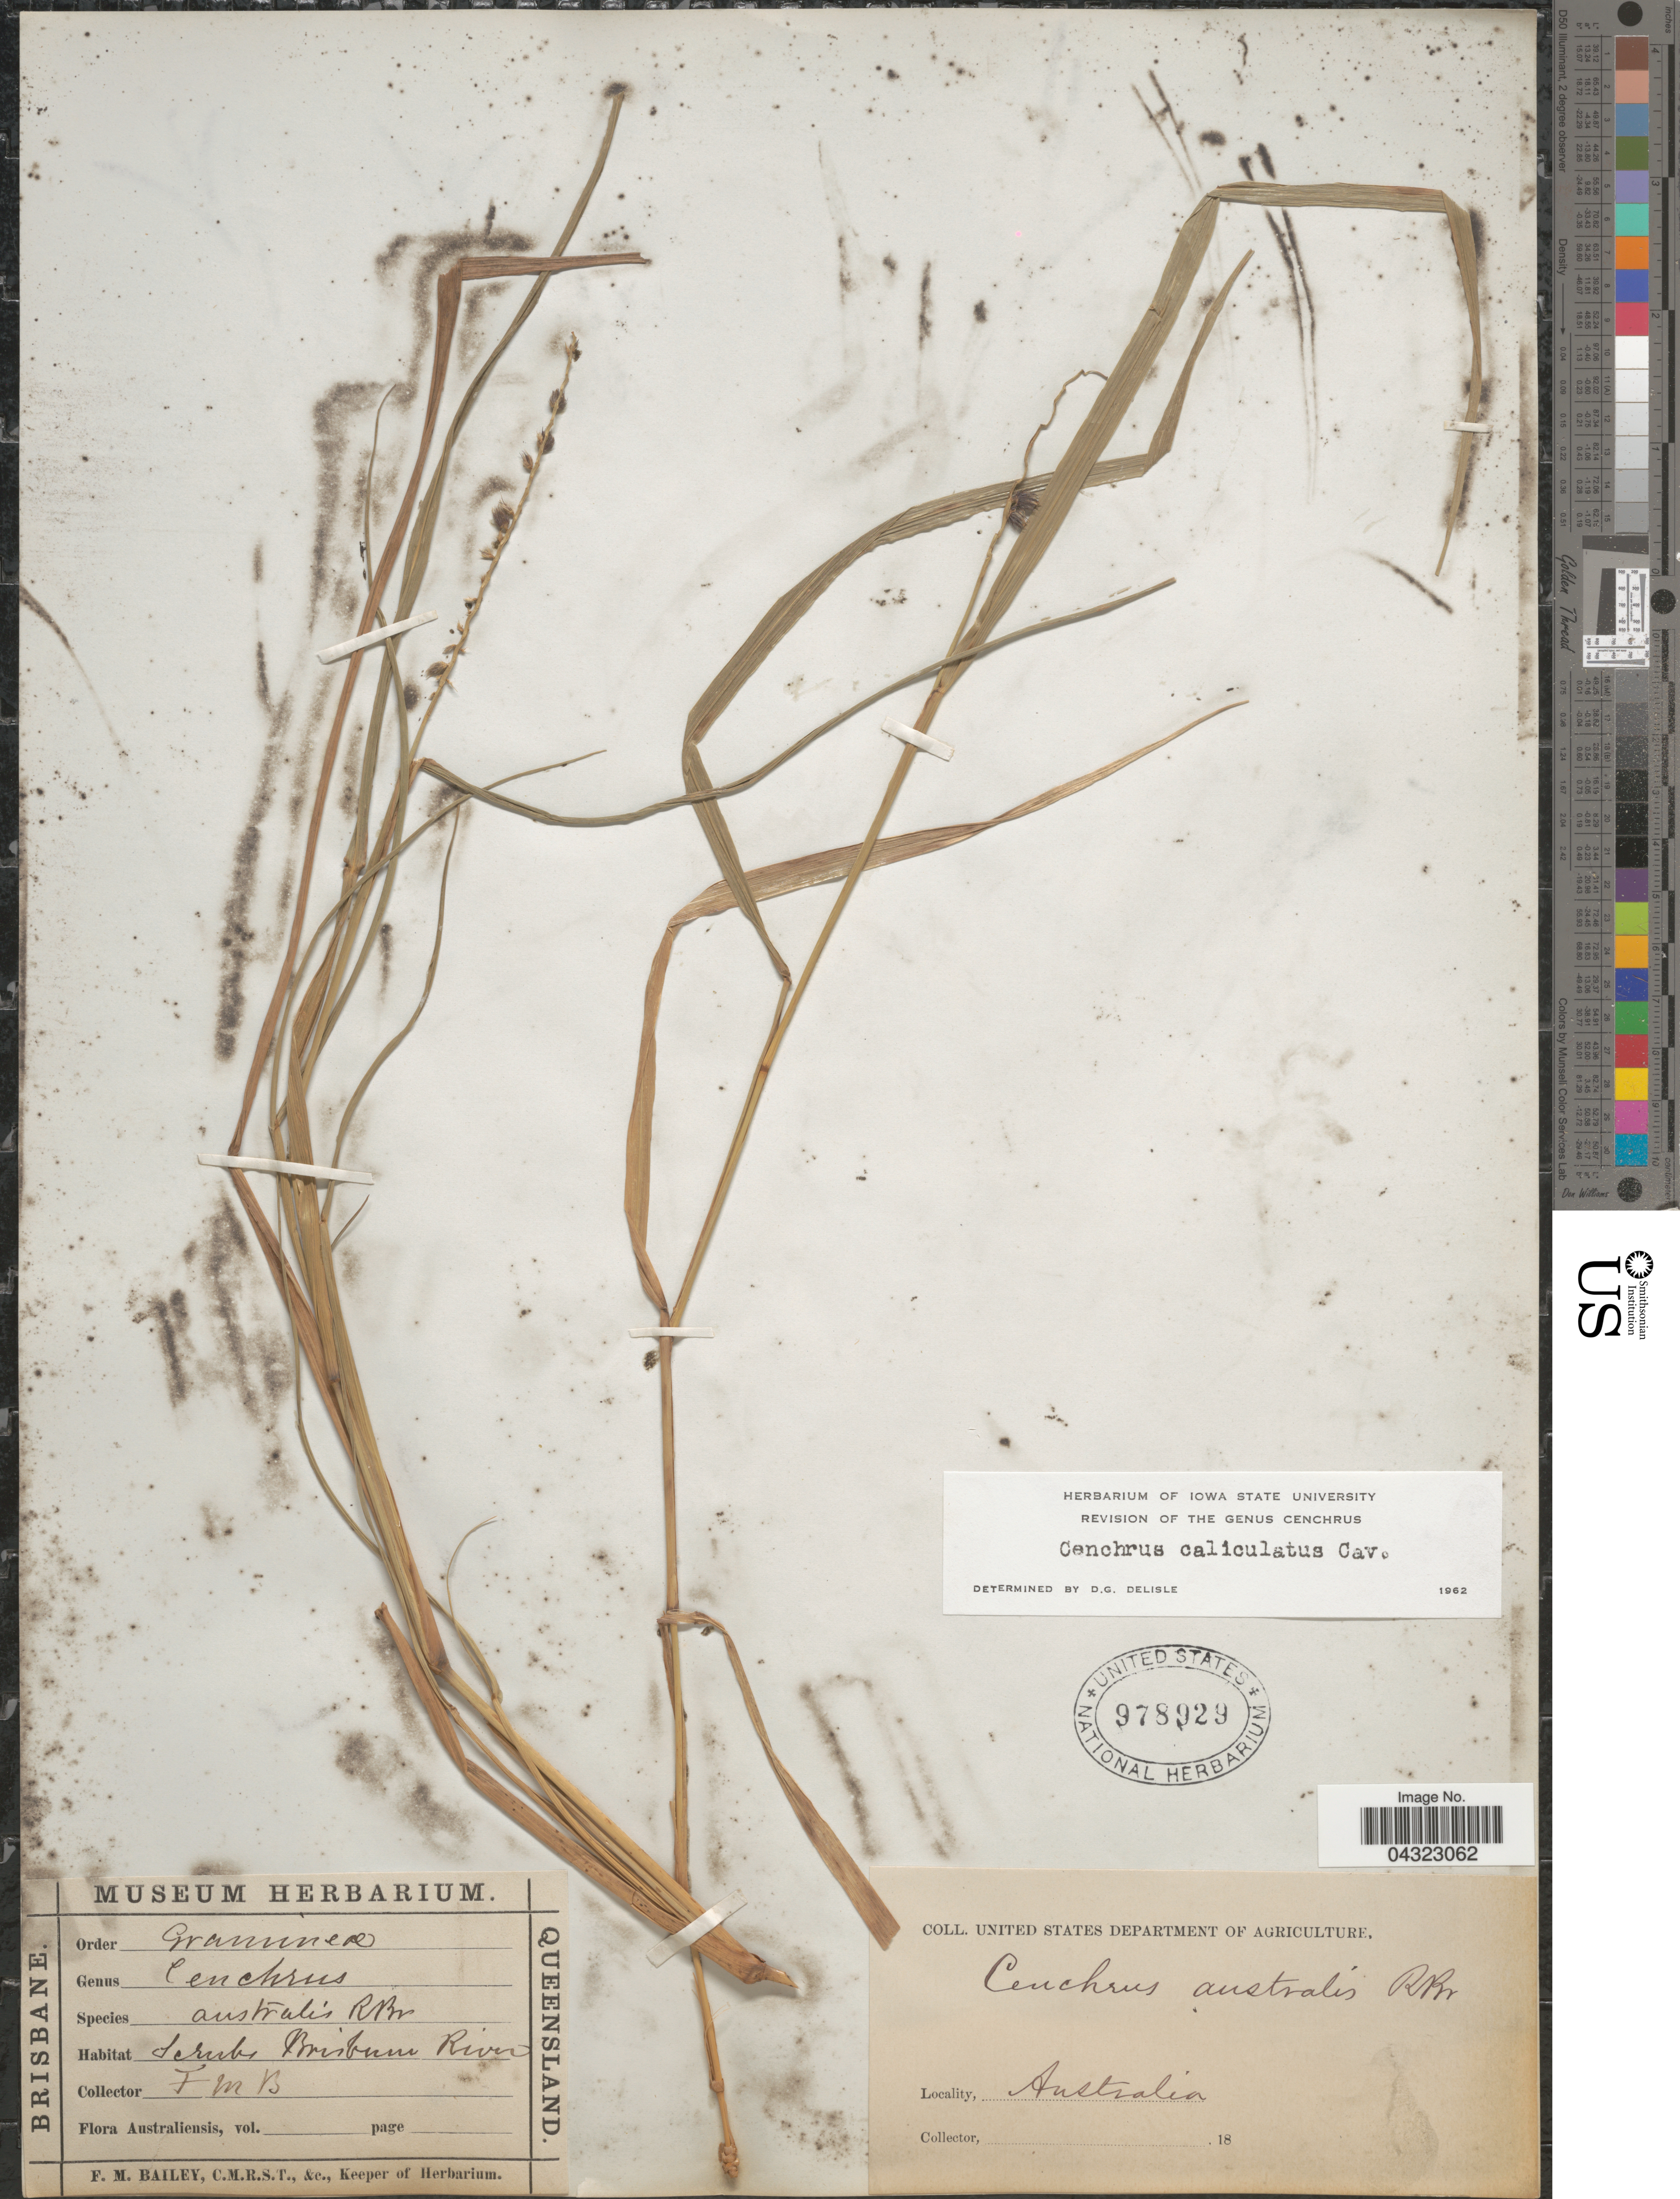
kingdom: Plantae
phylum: Tracheophyta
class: Liliopsida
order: Poales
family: Poaceae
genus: Cenchrus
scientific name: Cenchrus caliculatus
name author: Cav.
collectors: F. M. Bailey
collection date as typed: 18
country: Australia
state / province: Queensland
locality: Scrubs Brisbane River.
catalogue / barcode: US 978929